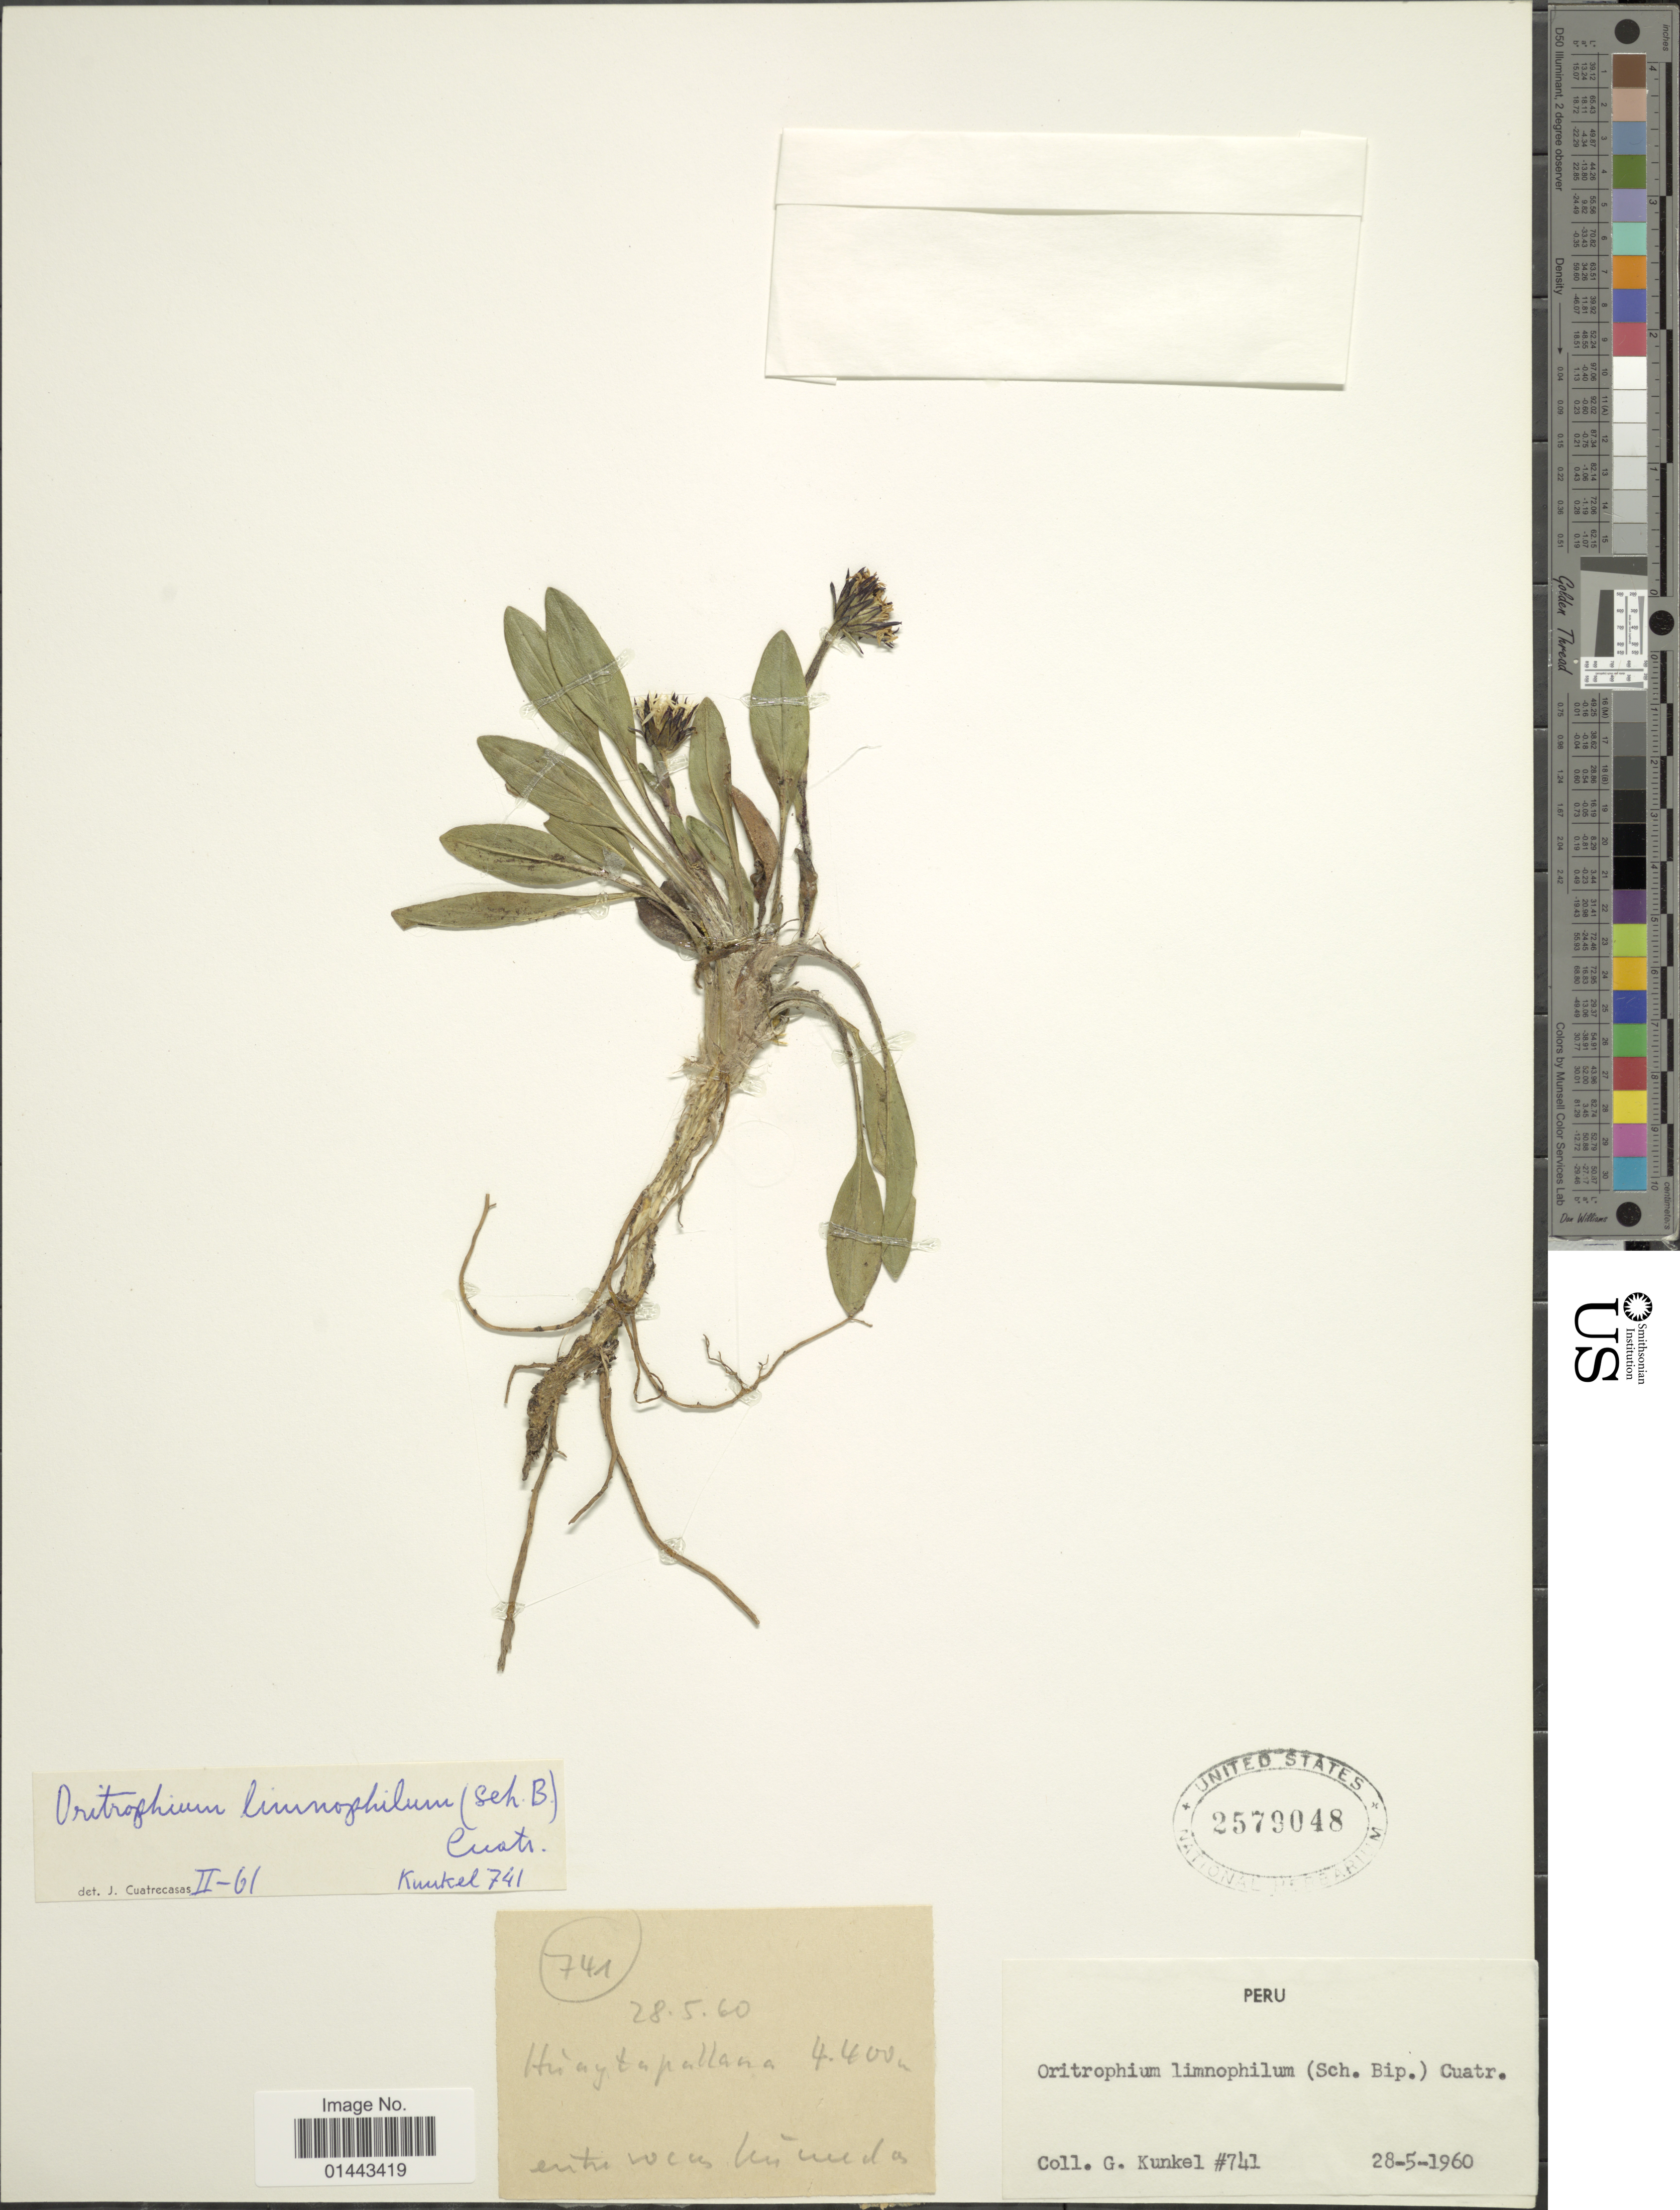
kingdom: Plantae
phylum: Tracheophyta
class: Magnoliopsida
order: Asterales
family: Asteraceae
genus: Oritrophium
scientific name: Oritrophium limnophilum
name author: (Sch. Bip.) Cuatrec.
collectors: G. Kunkel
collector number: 741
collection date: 1960-05-28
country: Peru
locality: Huaytapullana, entre rock humeda.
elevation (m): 4400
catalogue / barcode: US 2579048